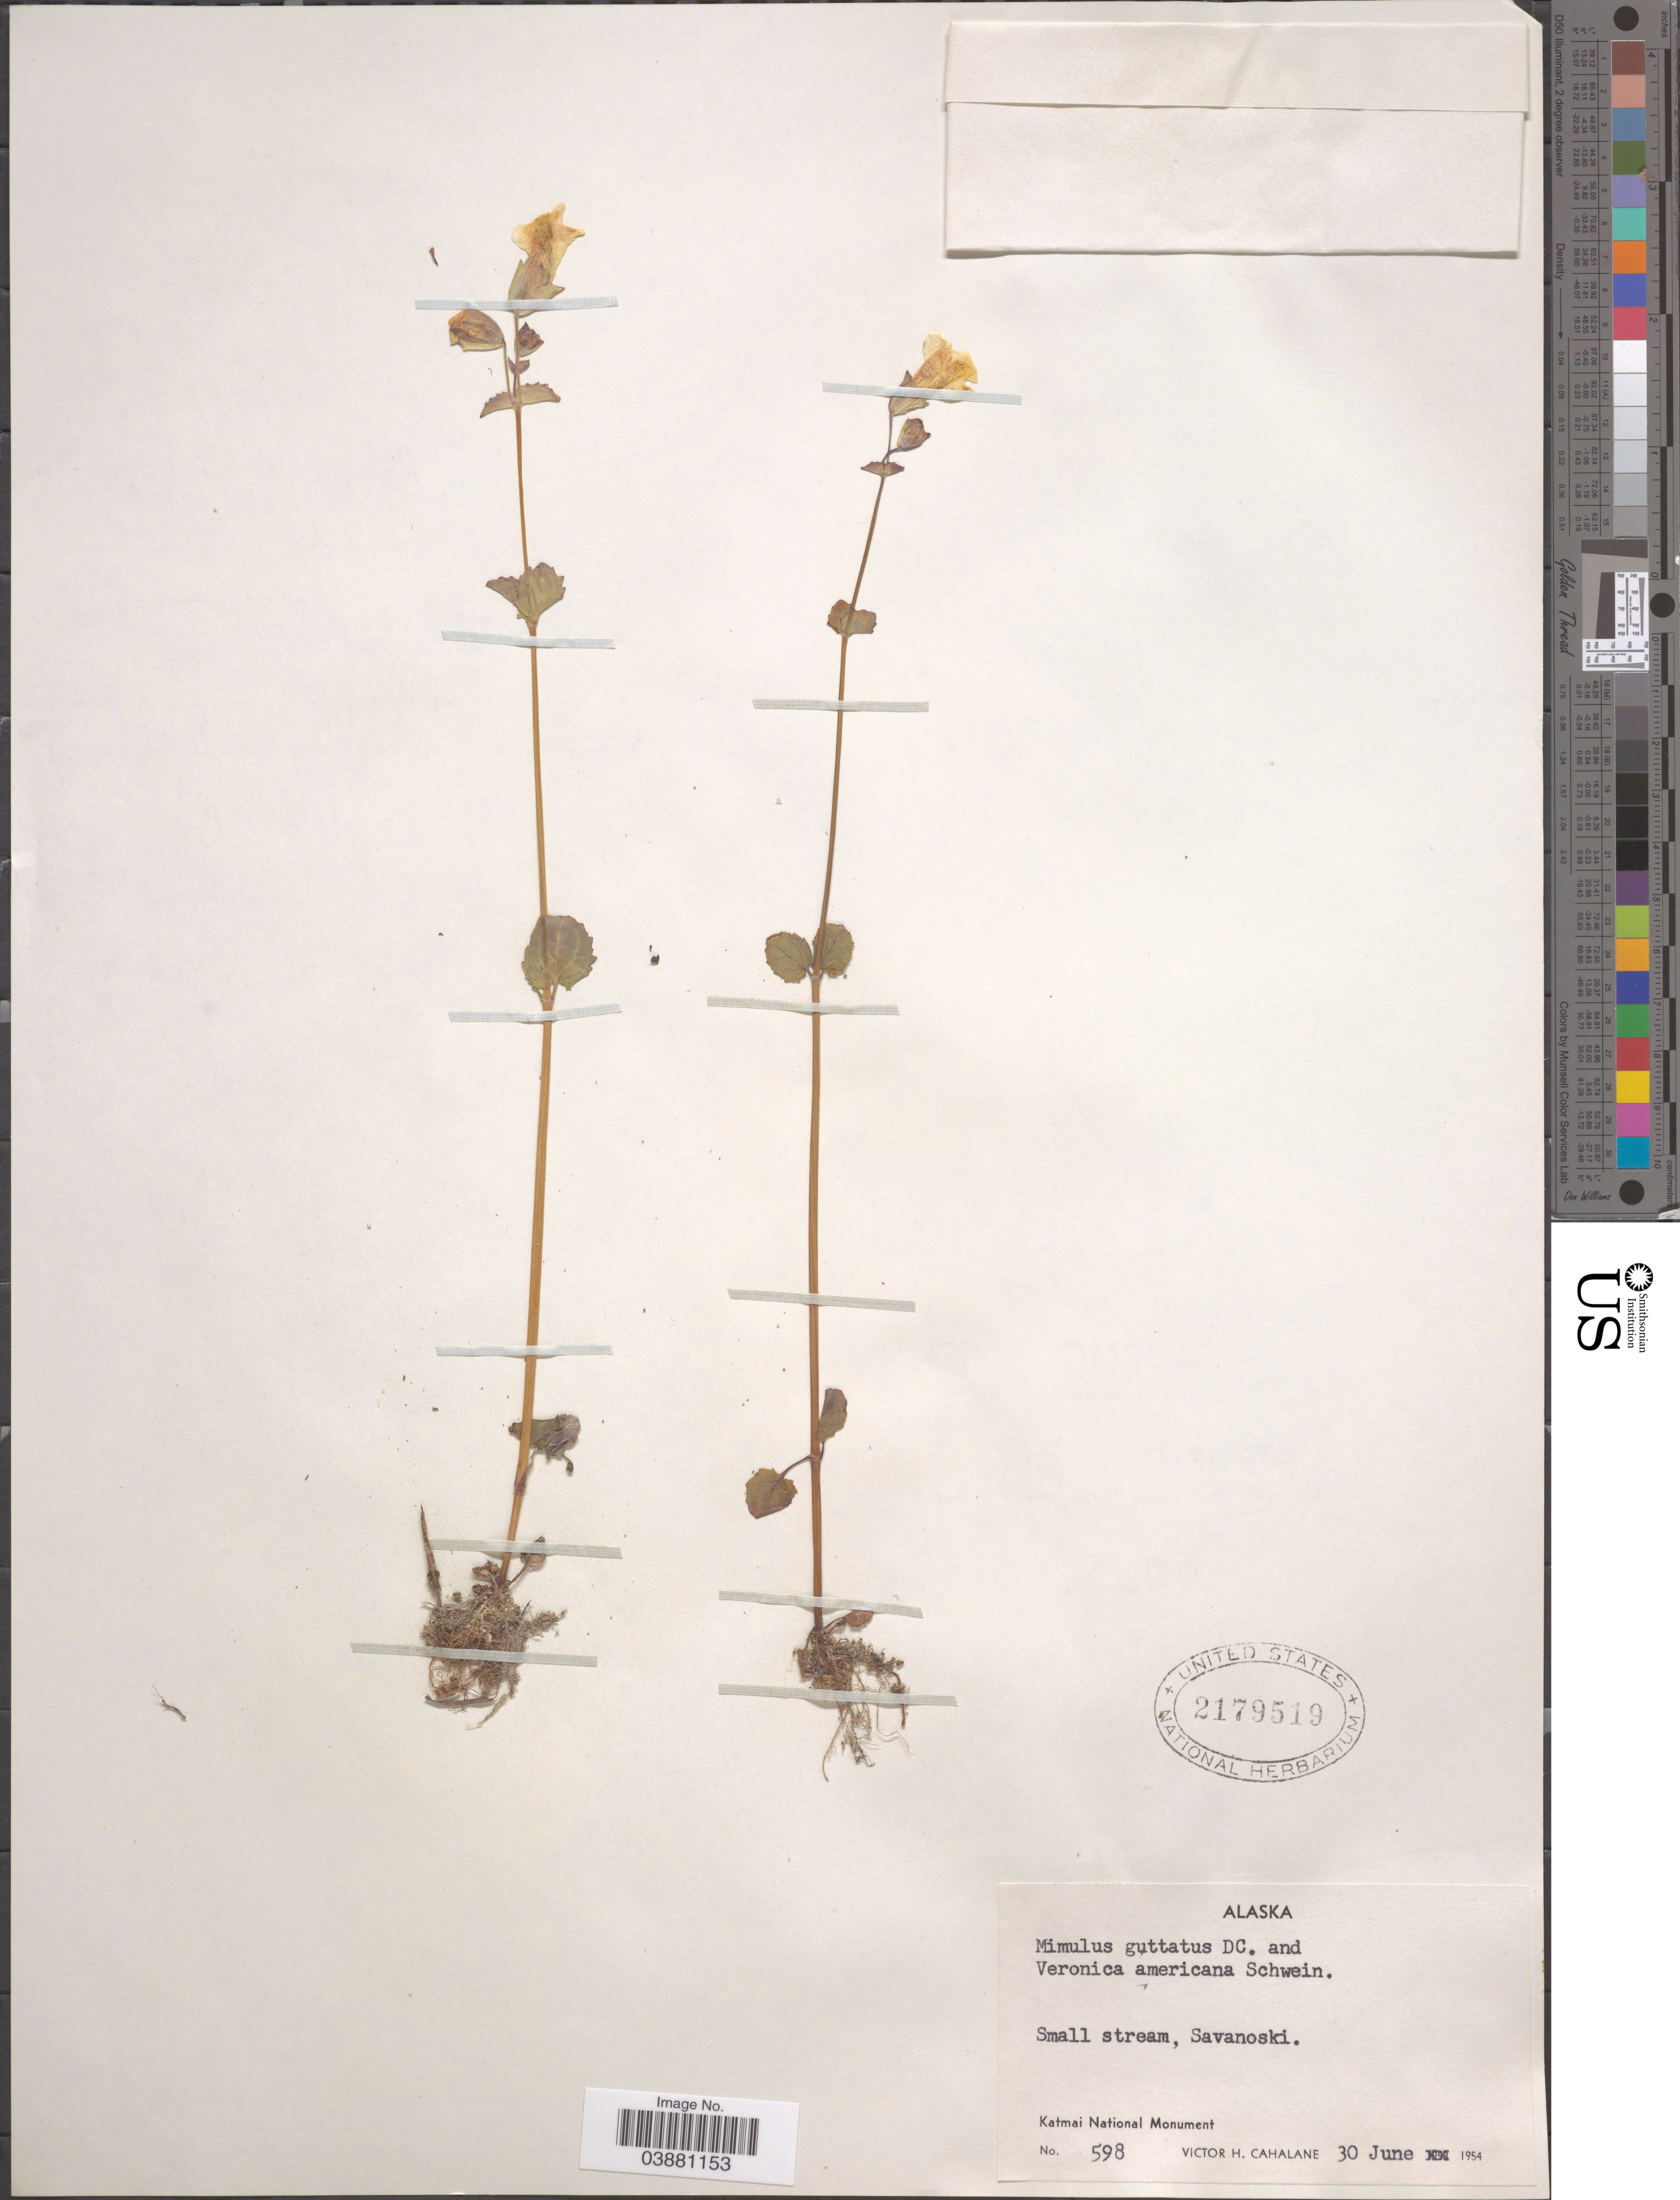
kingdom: Plantae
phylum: Tracheophyta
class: Magnoliopsida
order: Lamiales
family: Phrymaceae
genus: Mimulus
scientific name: Mimulus guttatus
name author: DC.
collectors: V. Cahalane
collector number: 598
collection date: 1954-06-30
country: United States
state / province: Alaska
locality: Savanoski. Katmai National Monument.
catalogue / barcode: US 2179519